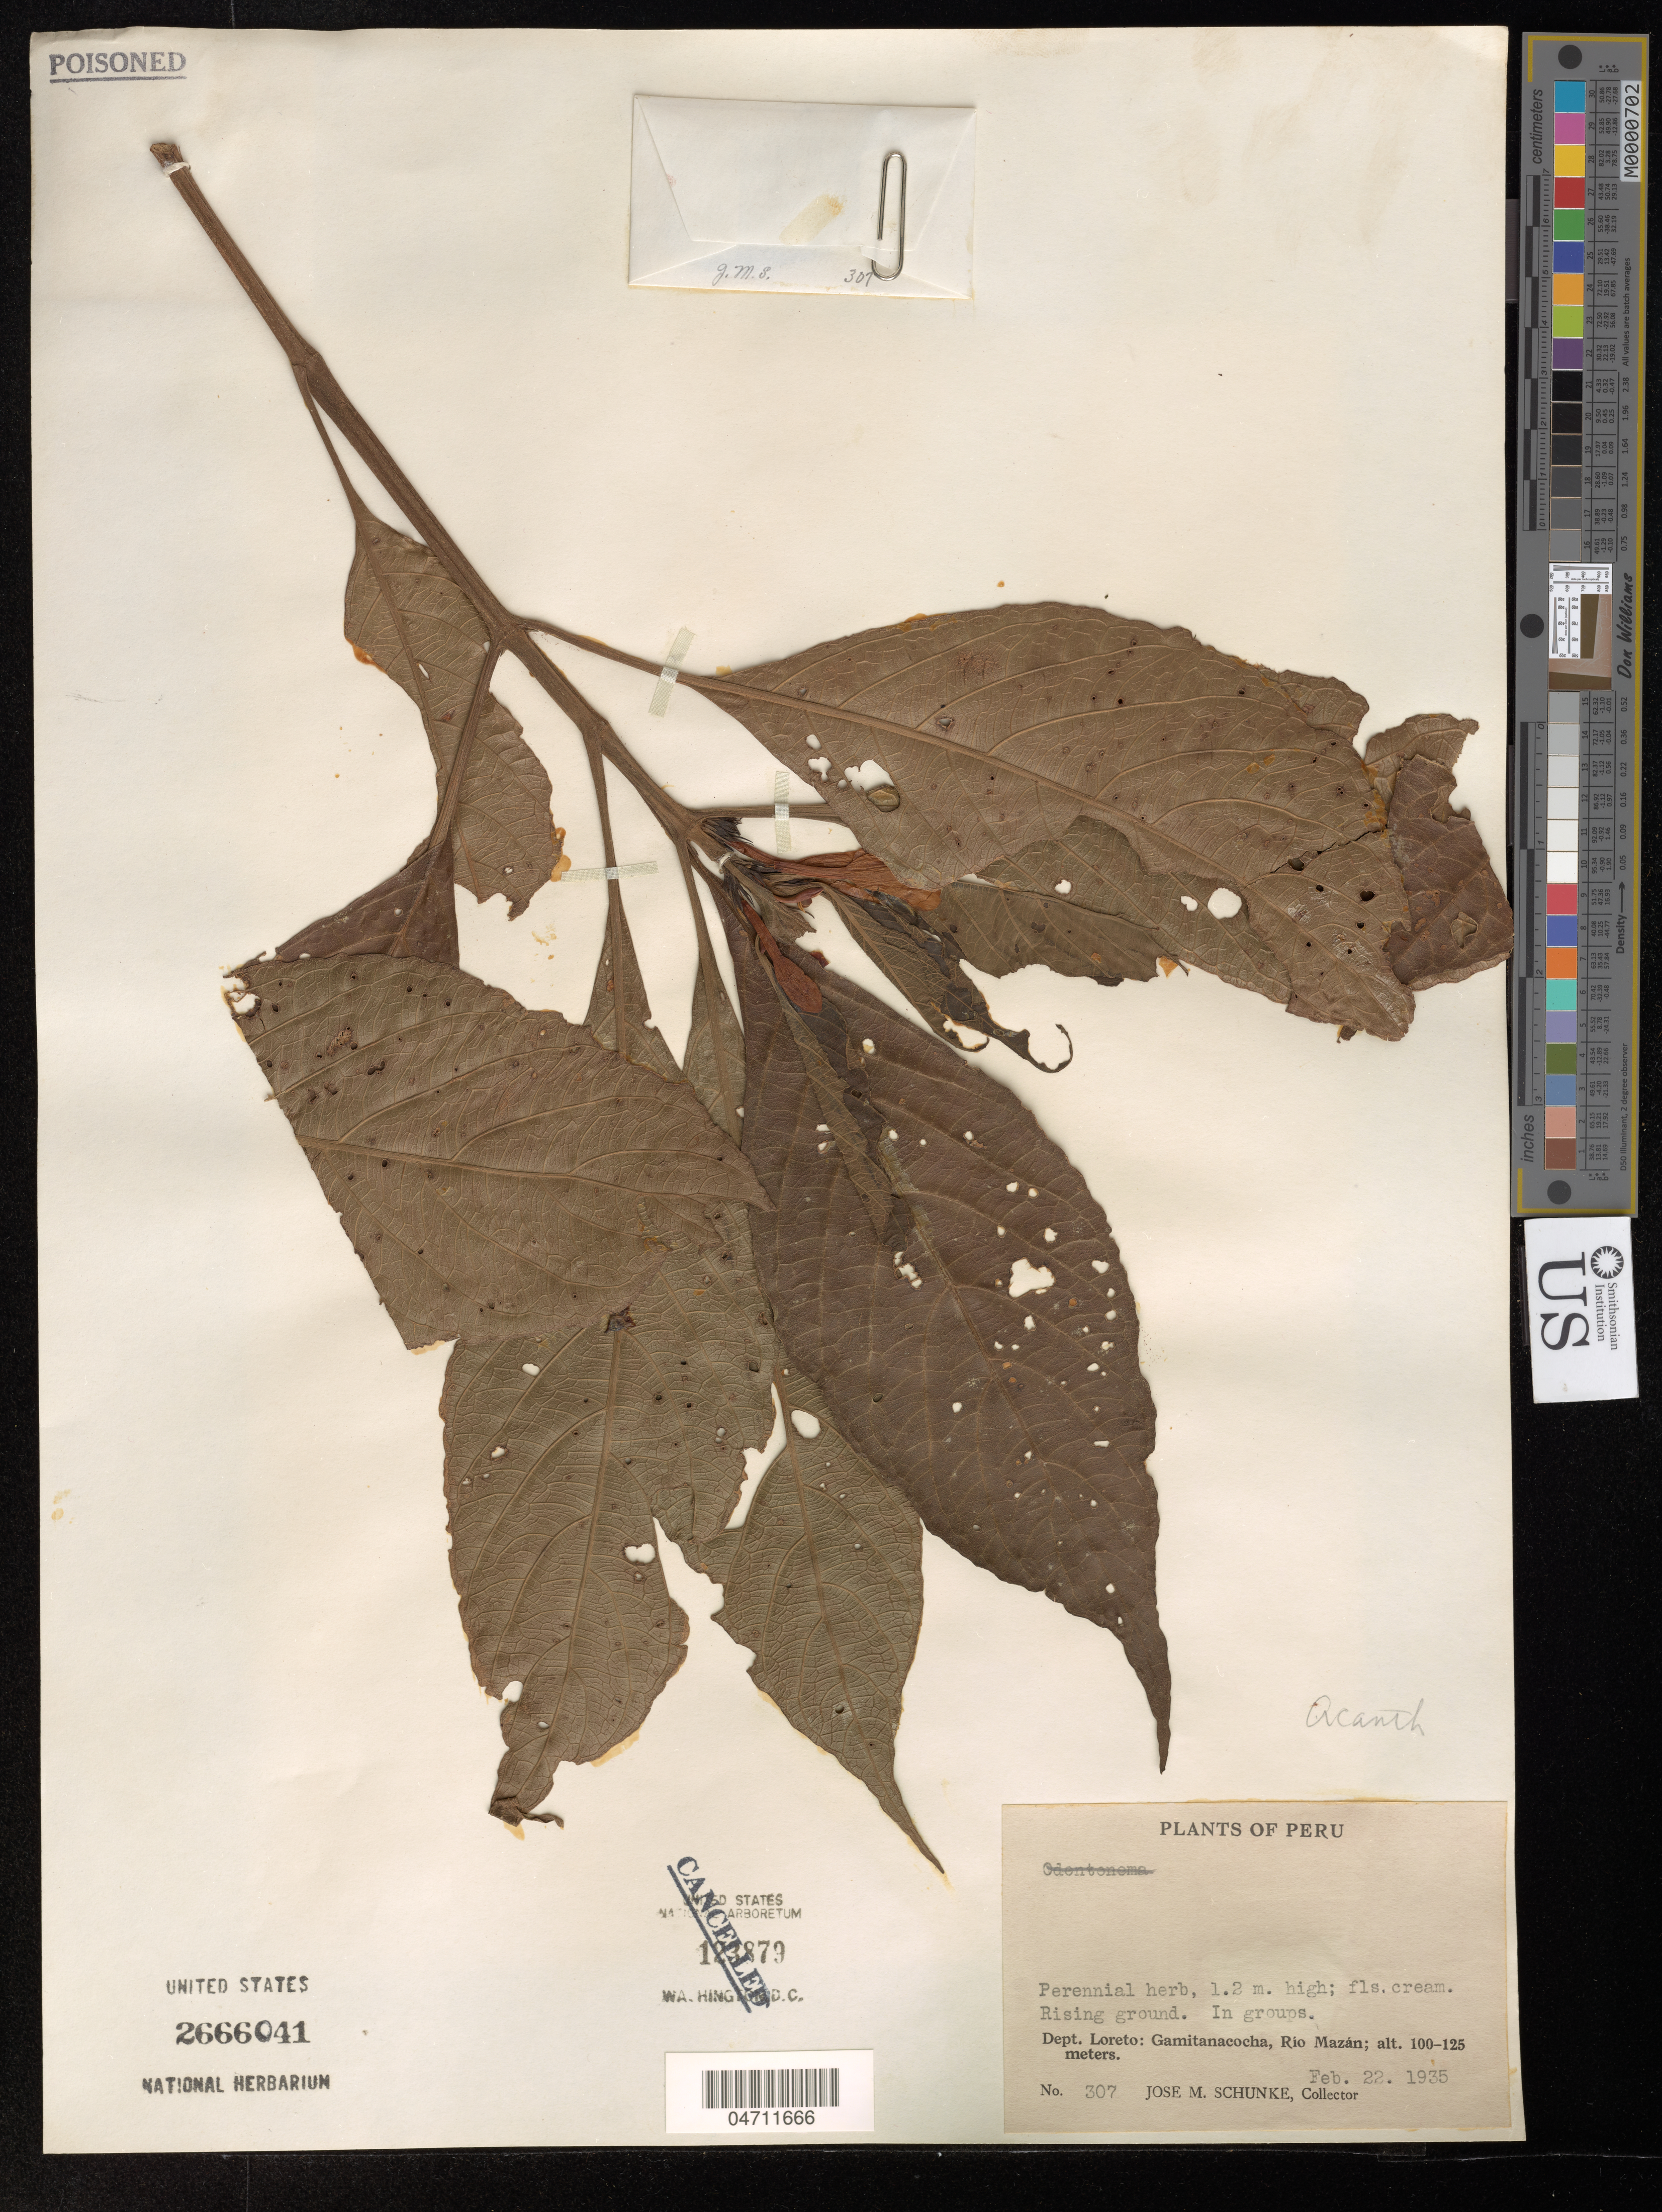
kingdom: Plantae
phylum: Tracheophyta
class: Magnoliopsida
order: Lamiales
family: Acanthaceae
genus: Ruellia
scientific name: Ruellia sp.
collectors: J. M. Schunke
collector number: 307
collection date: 1935-02-22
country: Peru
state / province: Loreto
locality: Gamitana Cocha, Rio Mazán.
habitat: Rising ground, in groups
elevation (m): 100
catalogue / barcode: US 2666041